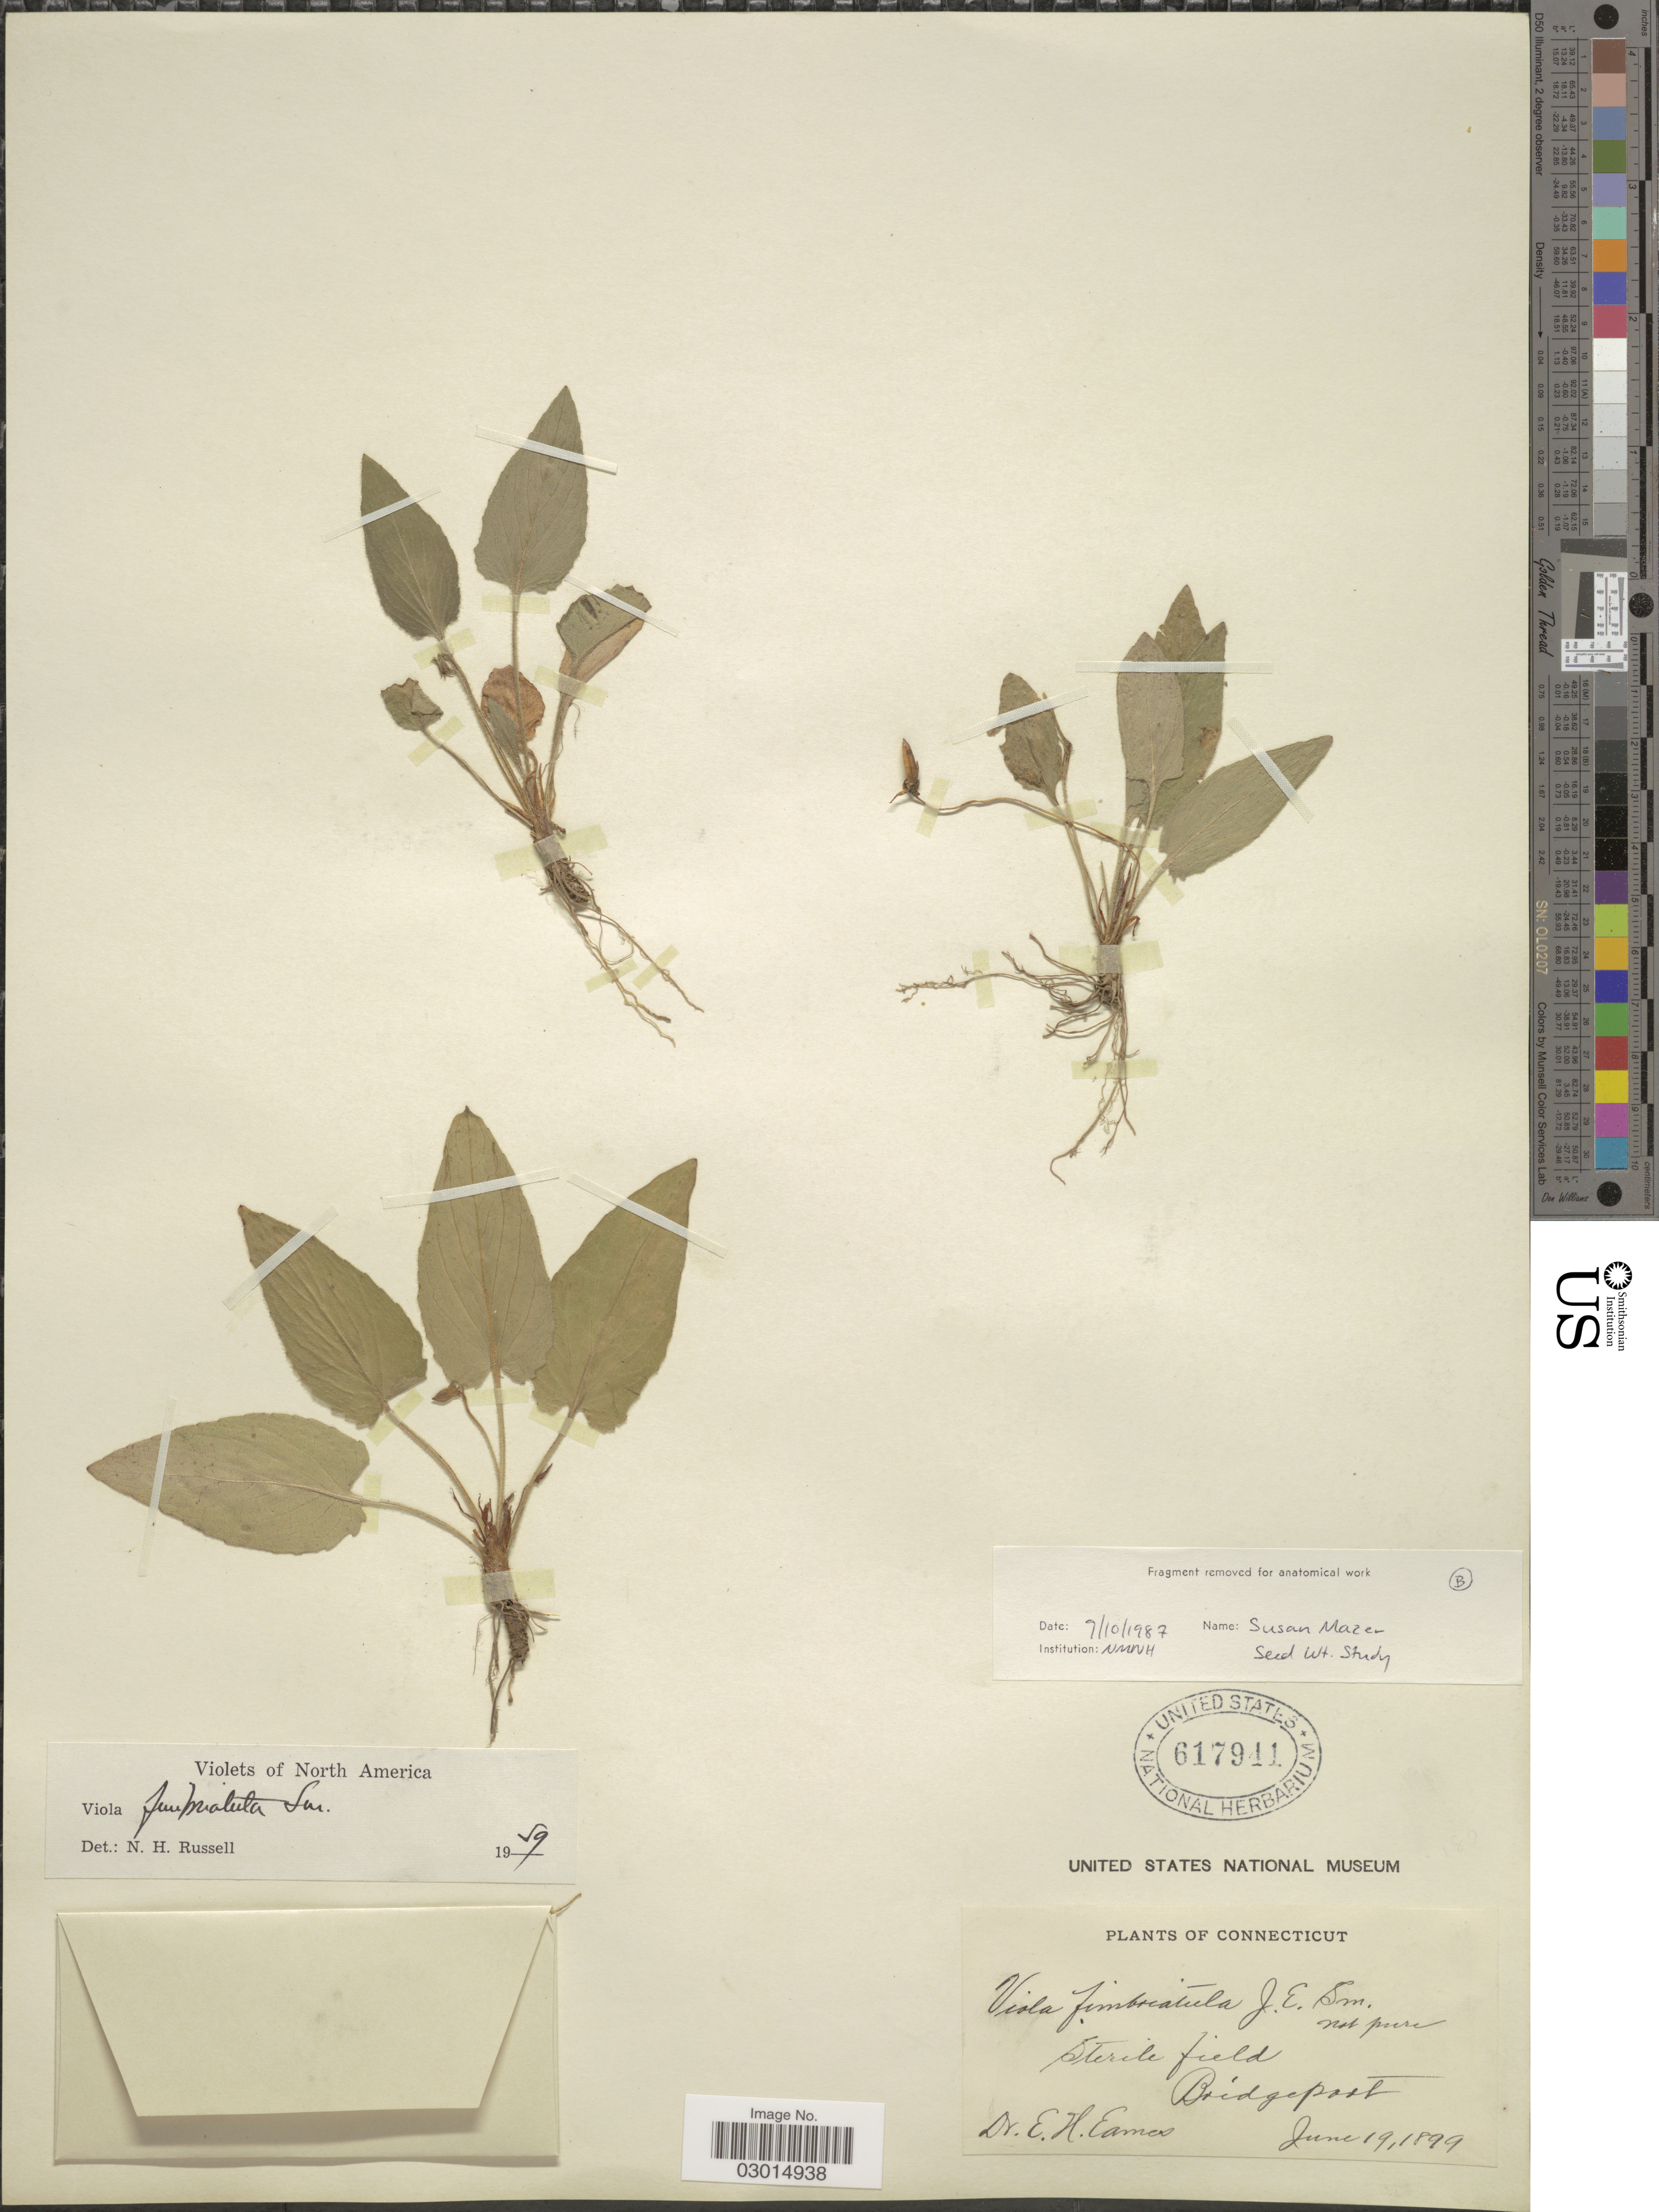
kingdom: Plantae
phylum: Tracheophyta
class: Magnoliopsida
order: Malpighiales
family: Violaceae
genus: Viola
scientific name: Viola fimbriatula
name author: Small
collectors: E. H. Eames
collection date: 1899-06-19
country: United States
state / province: Connecticut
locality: Sterile field, Bridgeport.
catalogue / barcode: US 617941